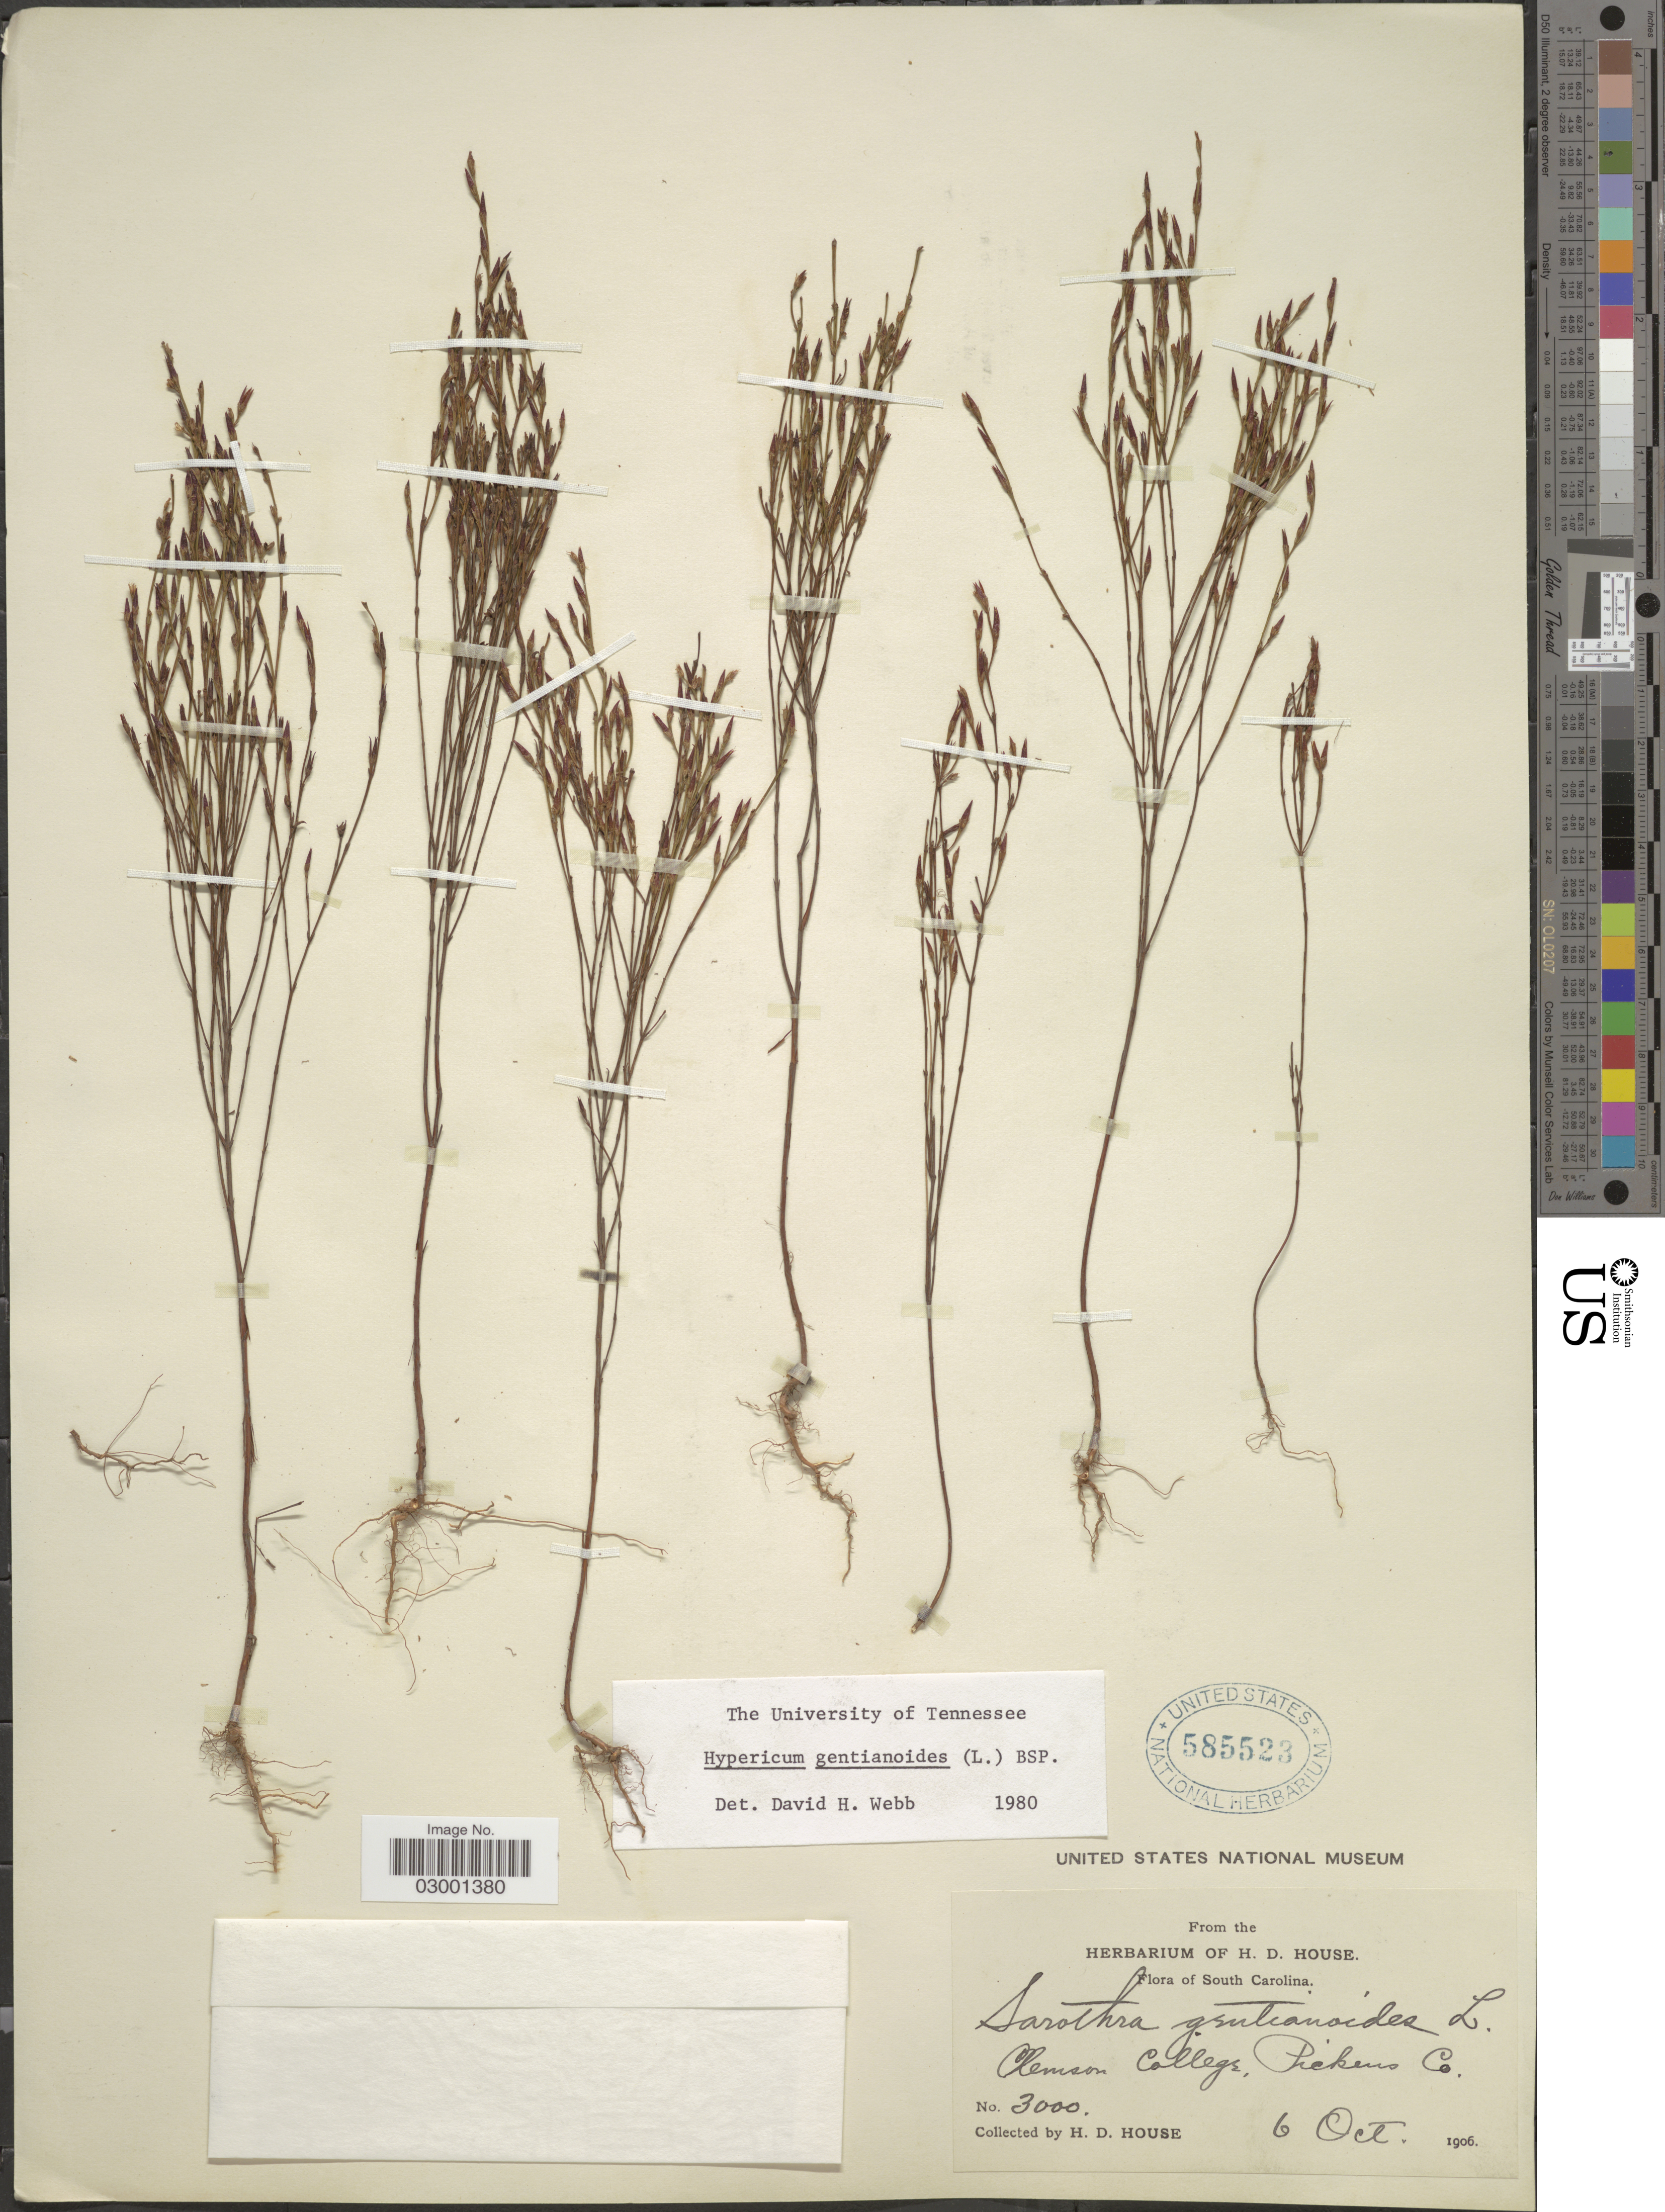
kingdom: Plantae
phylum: Tracheophyta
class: Magnoliopsida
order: Malpighiales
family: Hypericaceae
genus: Hypericum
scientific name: Hypericum gentianoides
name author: (L.) Britton, Stearns & Poggenb.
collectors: H. D. House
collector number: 3000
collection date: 1906-10-06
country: United States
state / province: South Carolina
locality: Clemson College, Pickens Co.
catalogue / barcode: US 585523